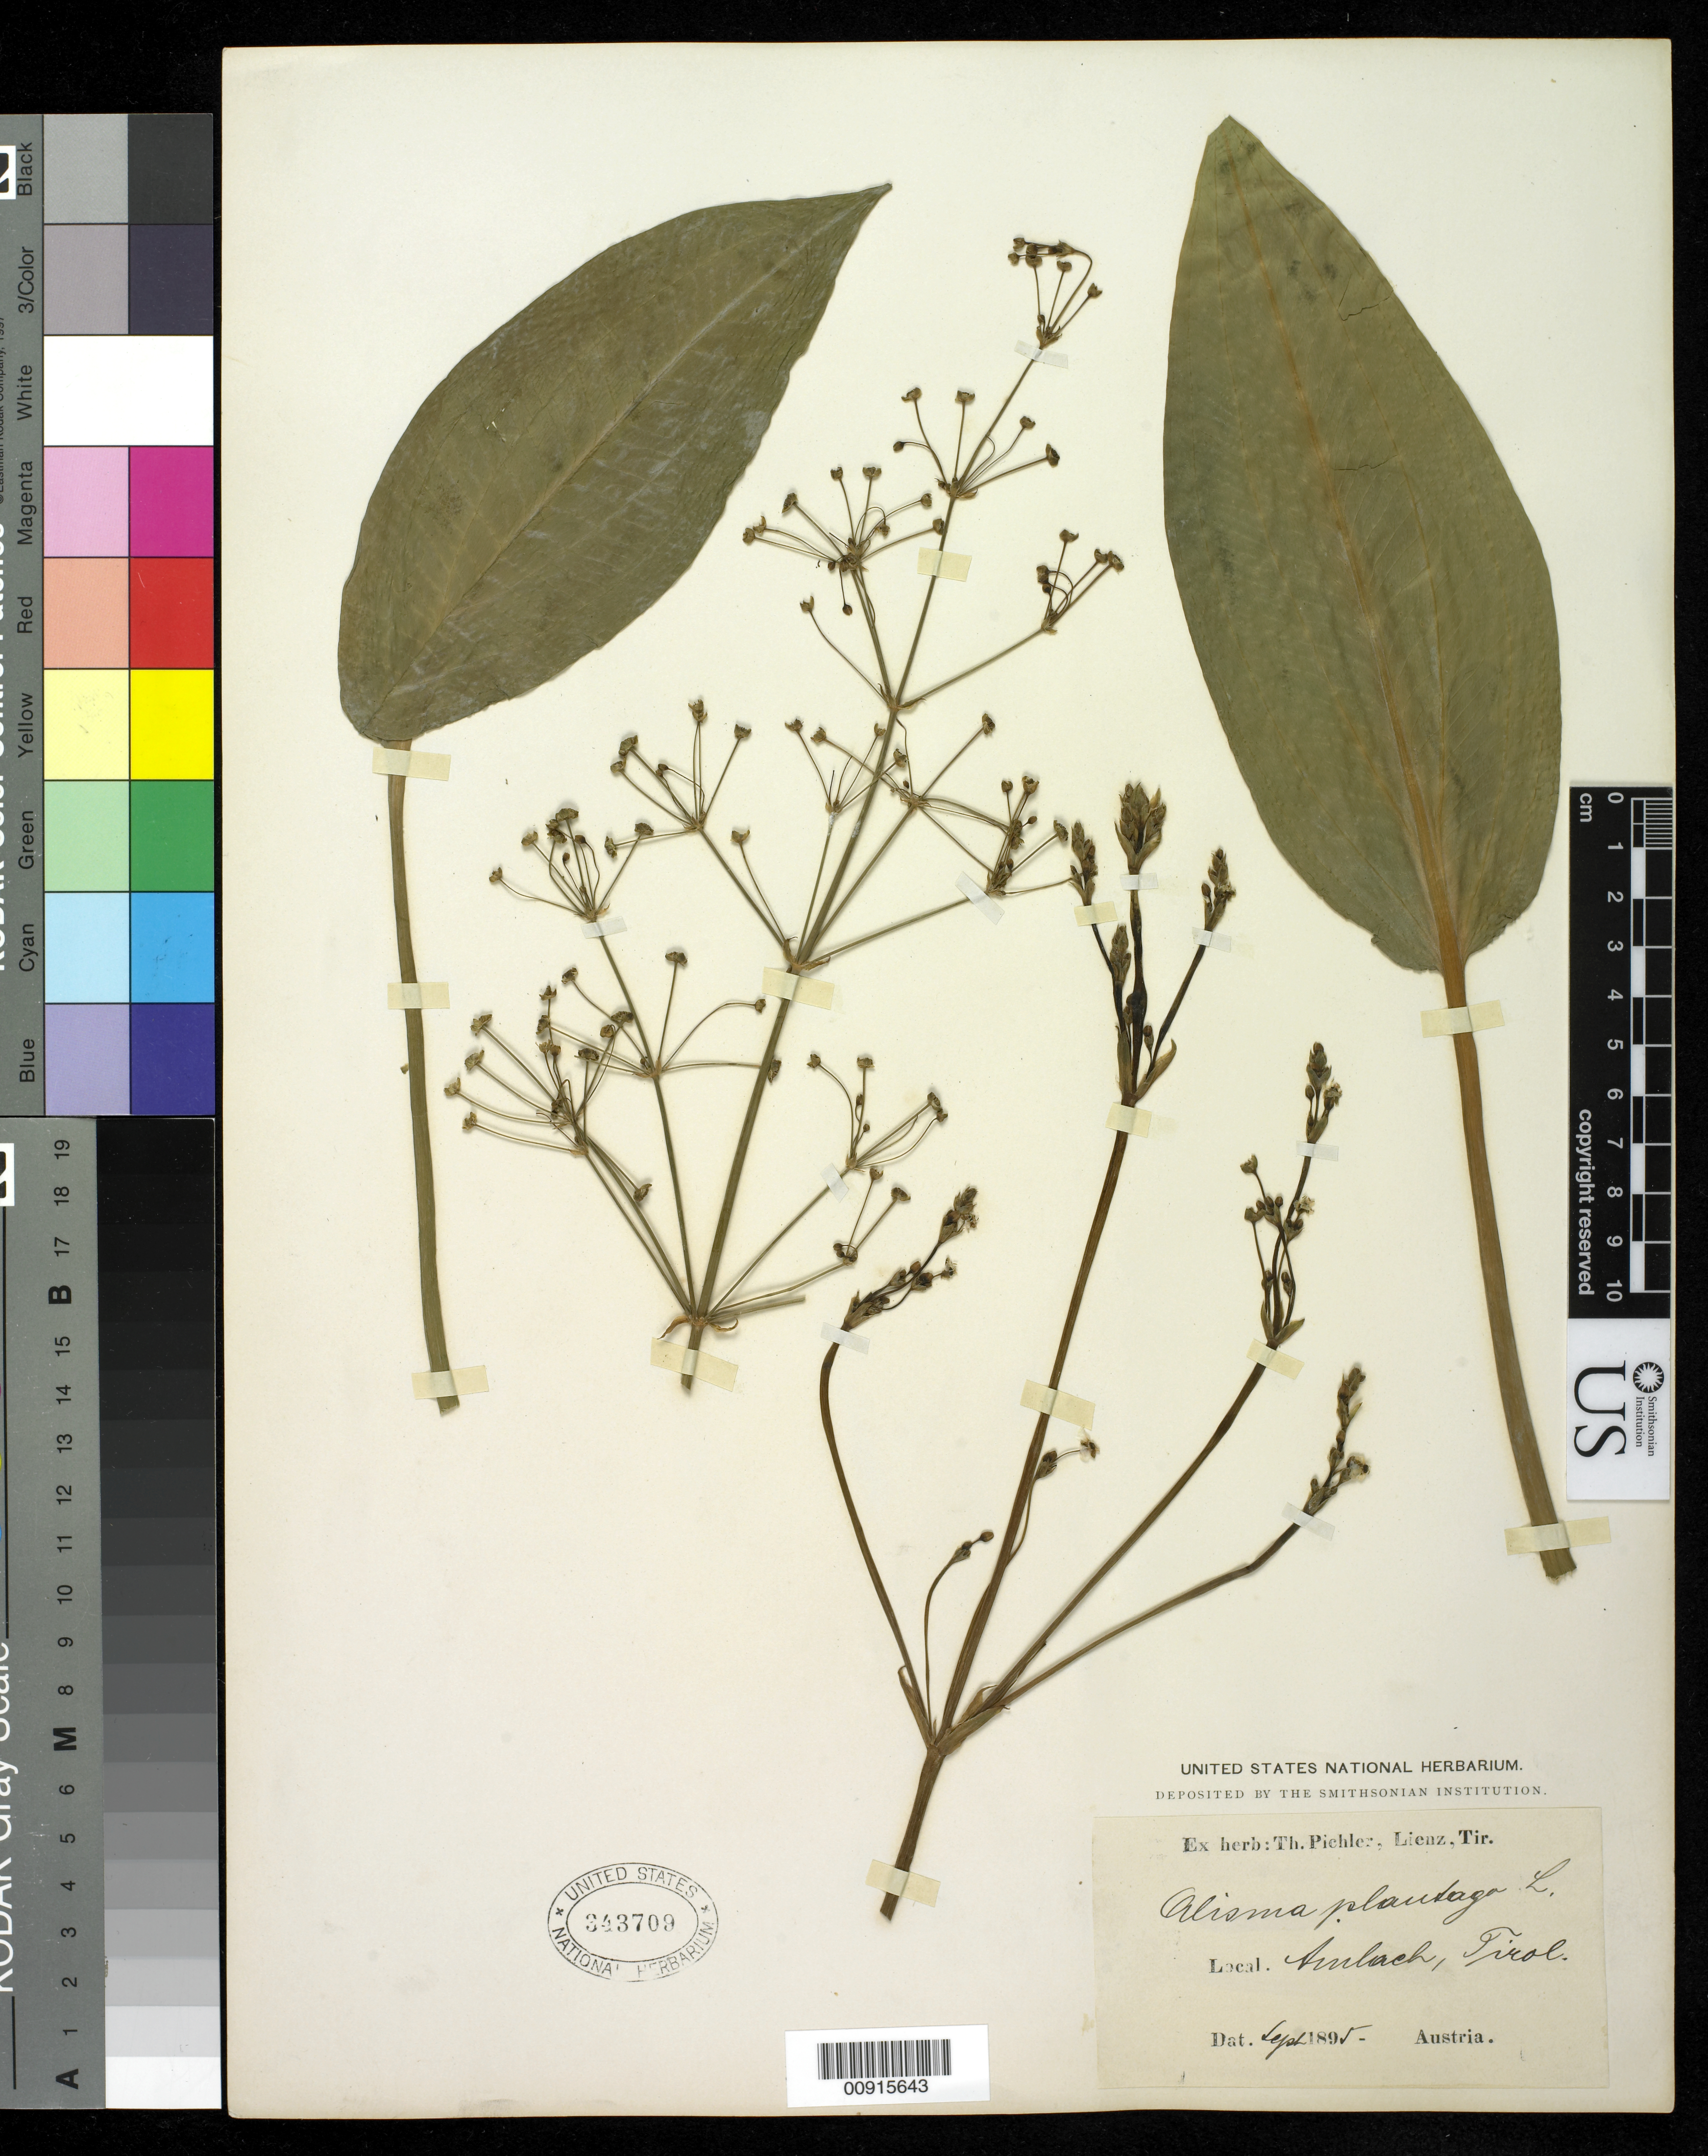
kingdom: Plantae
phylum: Tracheophyta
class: Liliopsida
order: Alismatales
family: Alismataceae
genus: Alisma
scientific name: Alisma plantago-aquatica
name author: L.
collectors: ex herb. T. Pichler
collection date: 1895-09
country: Austria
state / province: Tirol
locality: Lienz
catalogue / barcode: US 343709